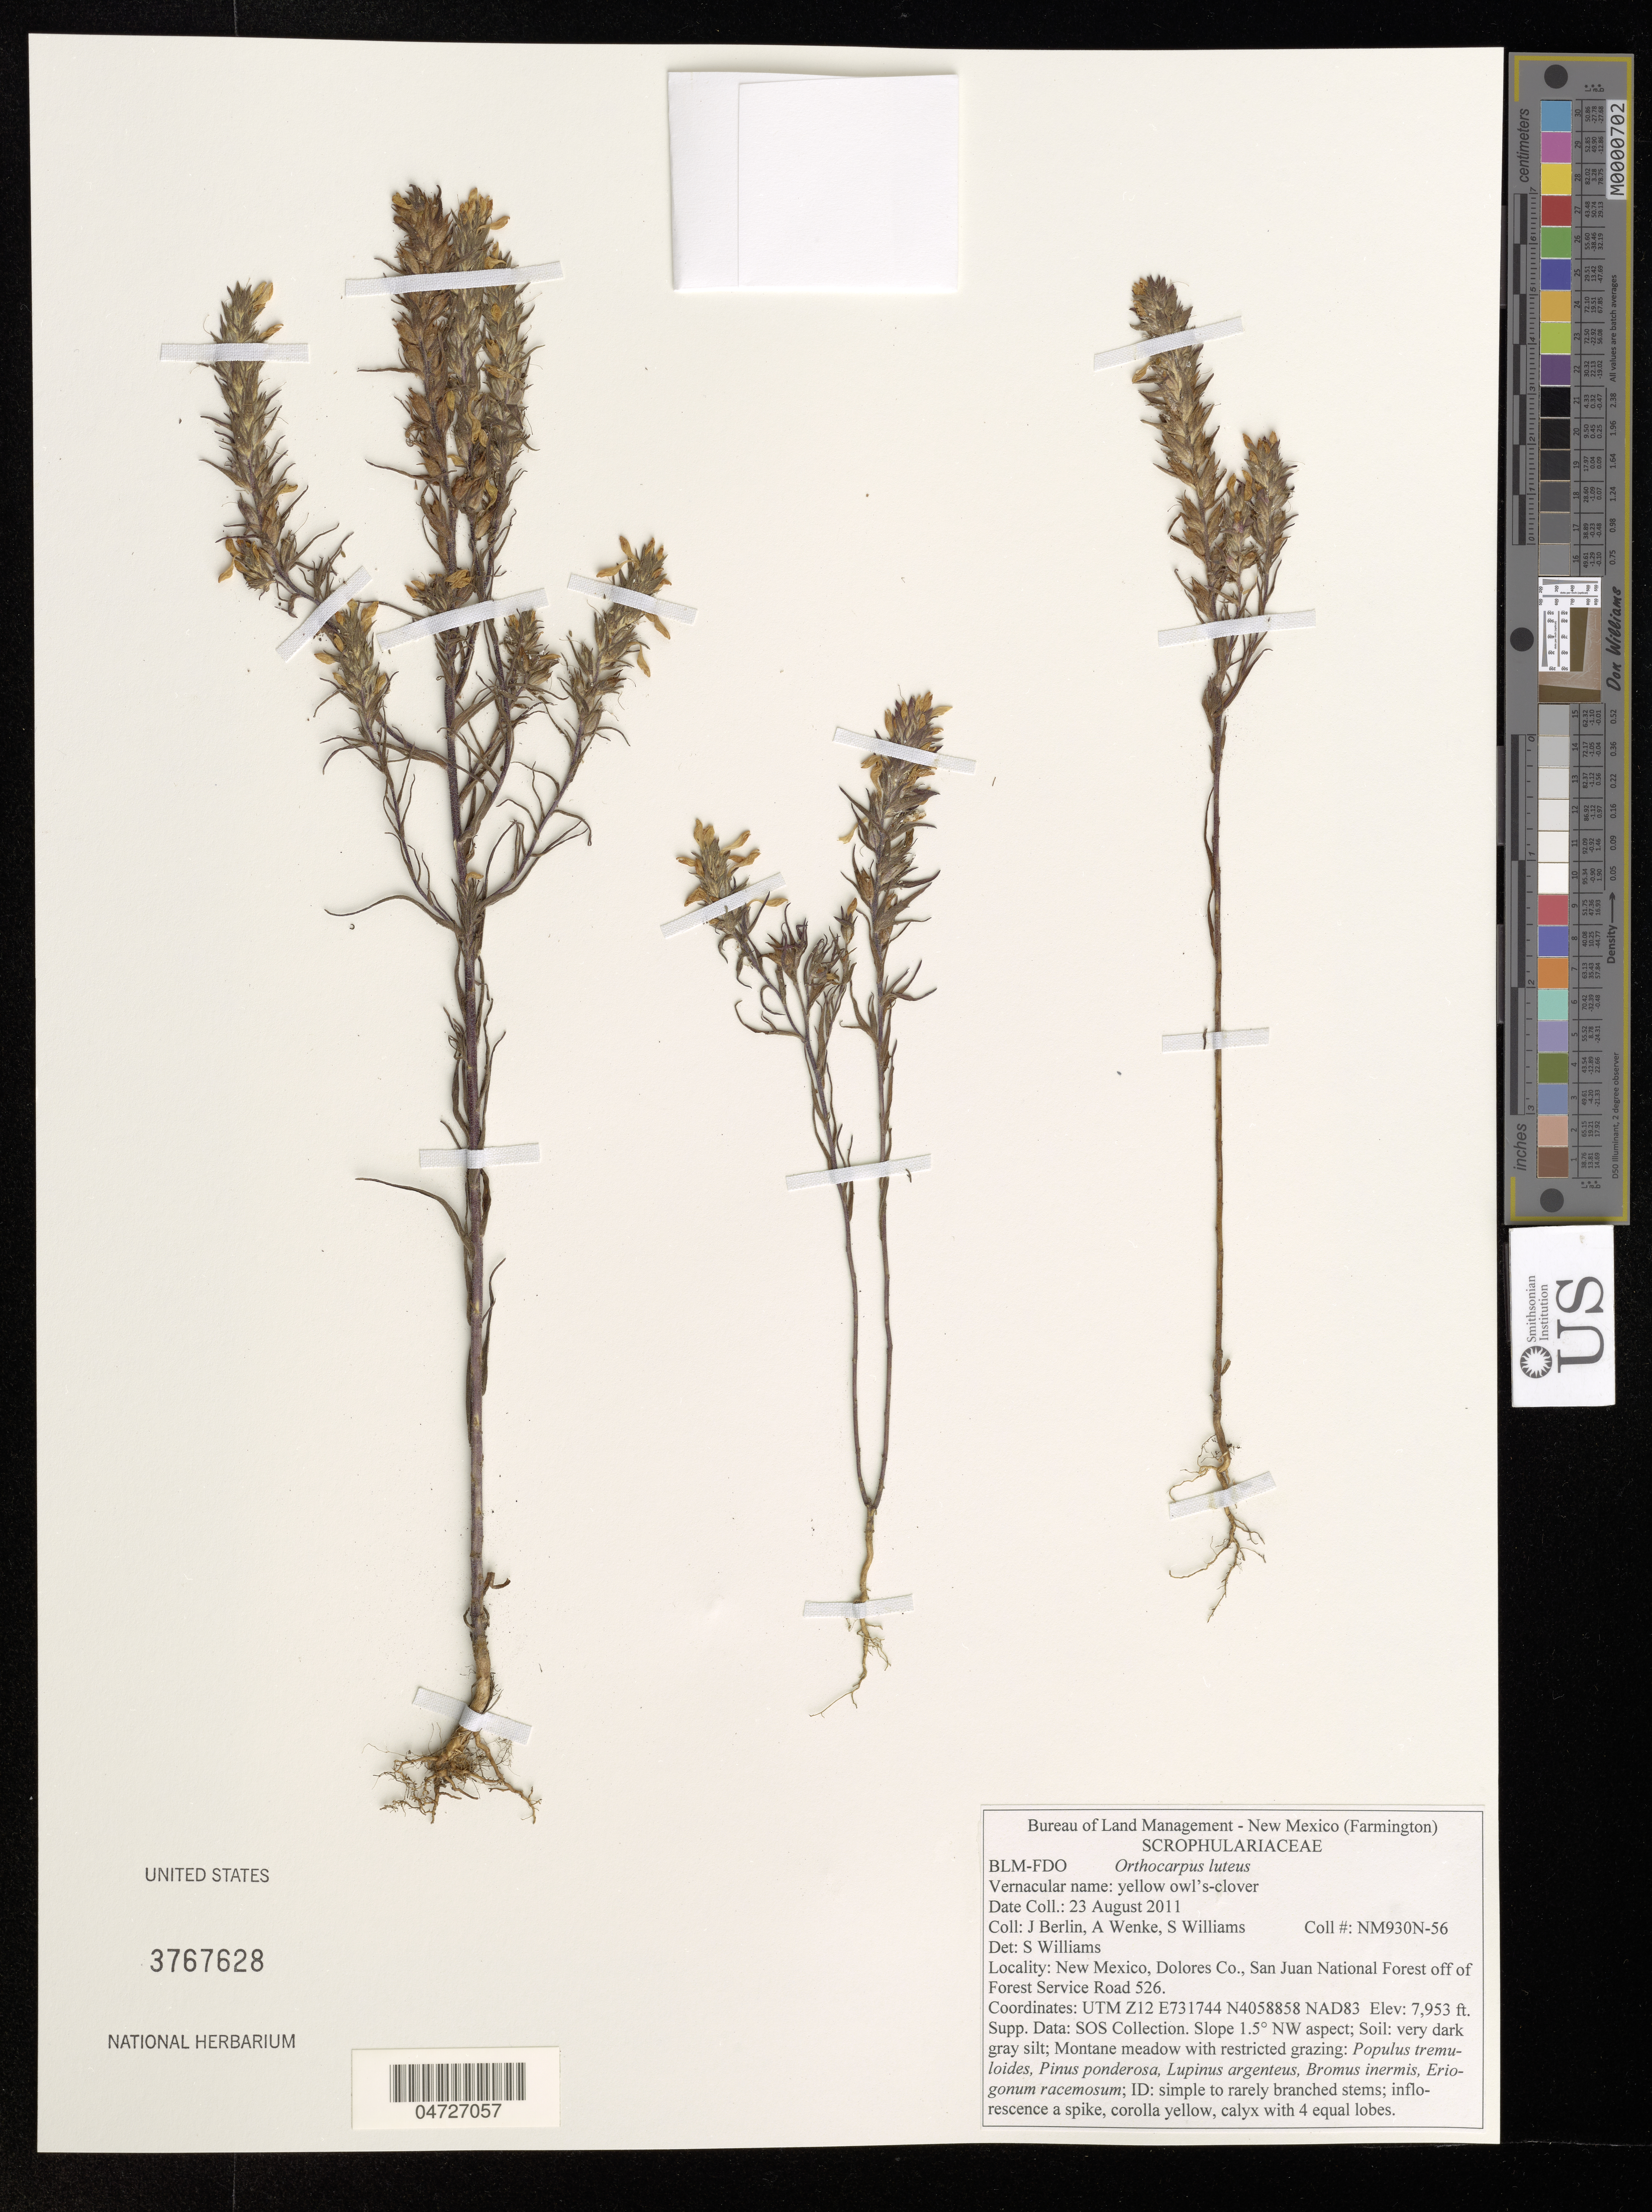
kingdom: Plantae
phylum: Tracheophyta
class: Magnoliopsida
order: Lamiales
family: Orobanchaceae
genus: Orthocarpus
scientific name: Orthocarpus luteus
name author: Nutt.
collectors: J. Berlin, A. Wenke & S. Williams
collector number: NM930N-56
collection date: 2011-08-23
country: United States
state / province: New Mexico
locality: Dolores Co., San Juan National Forest off of Forest Service Road 526.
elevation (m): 2424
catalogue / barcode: US 3767628